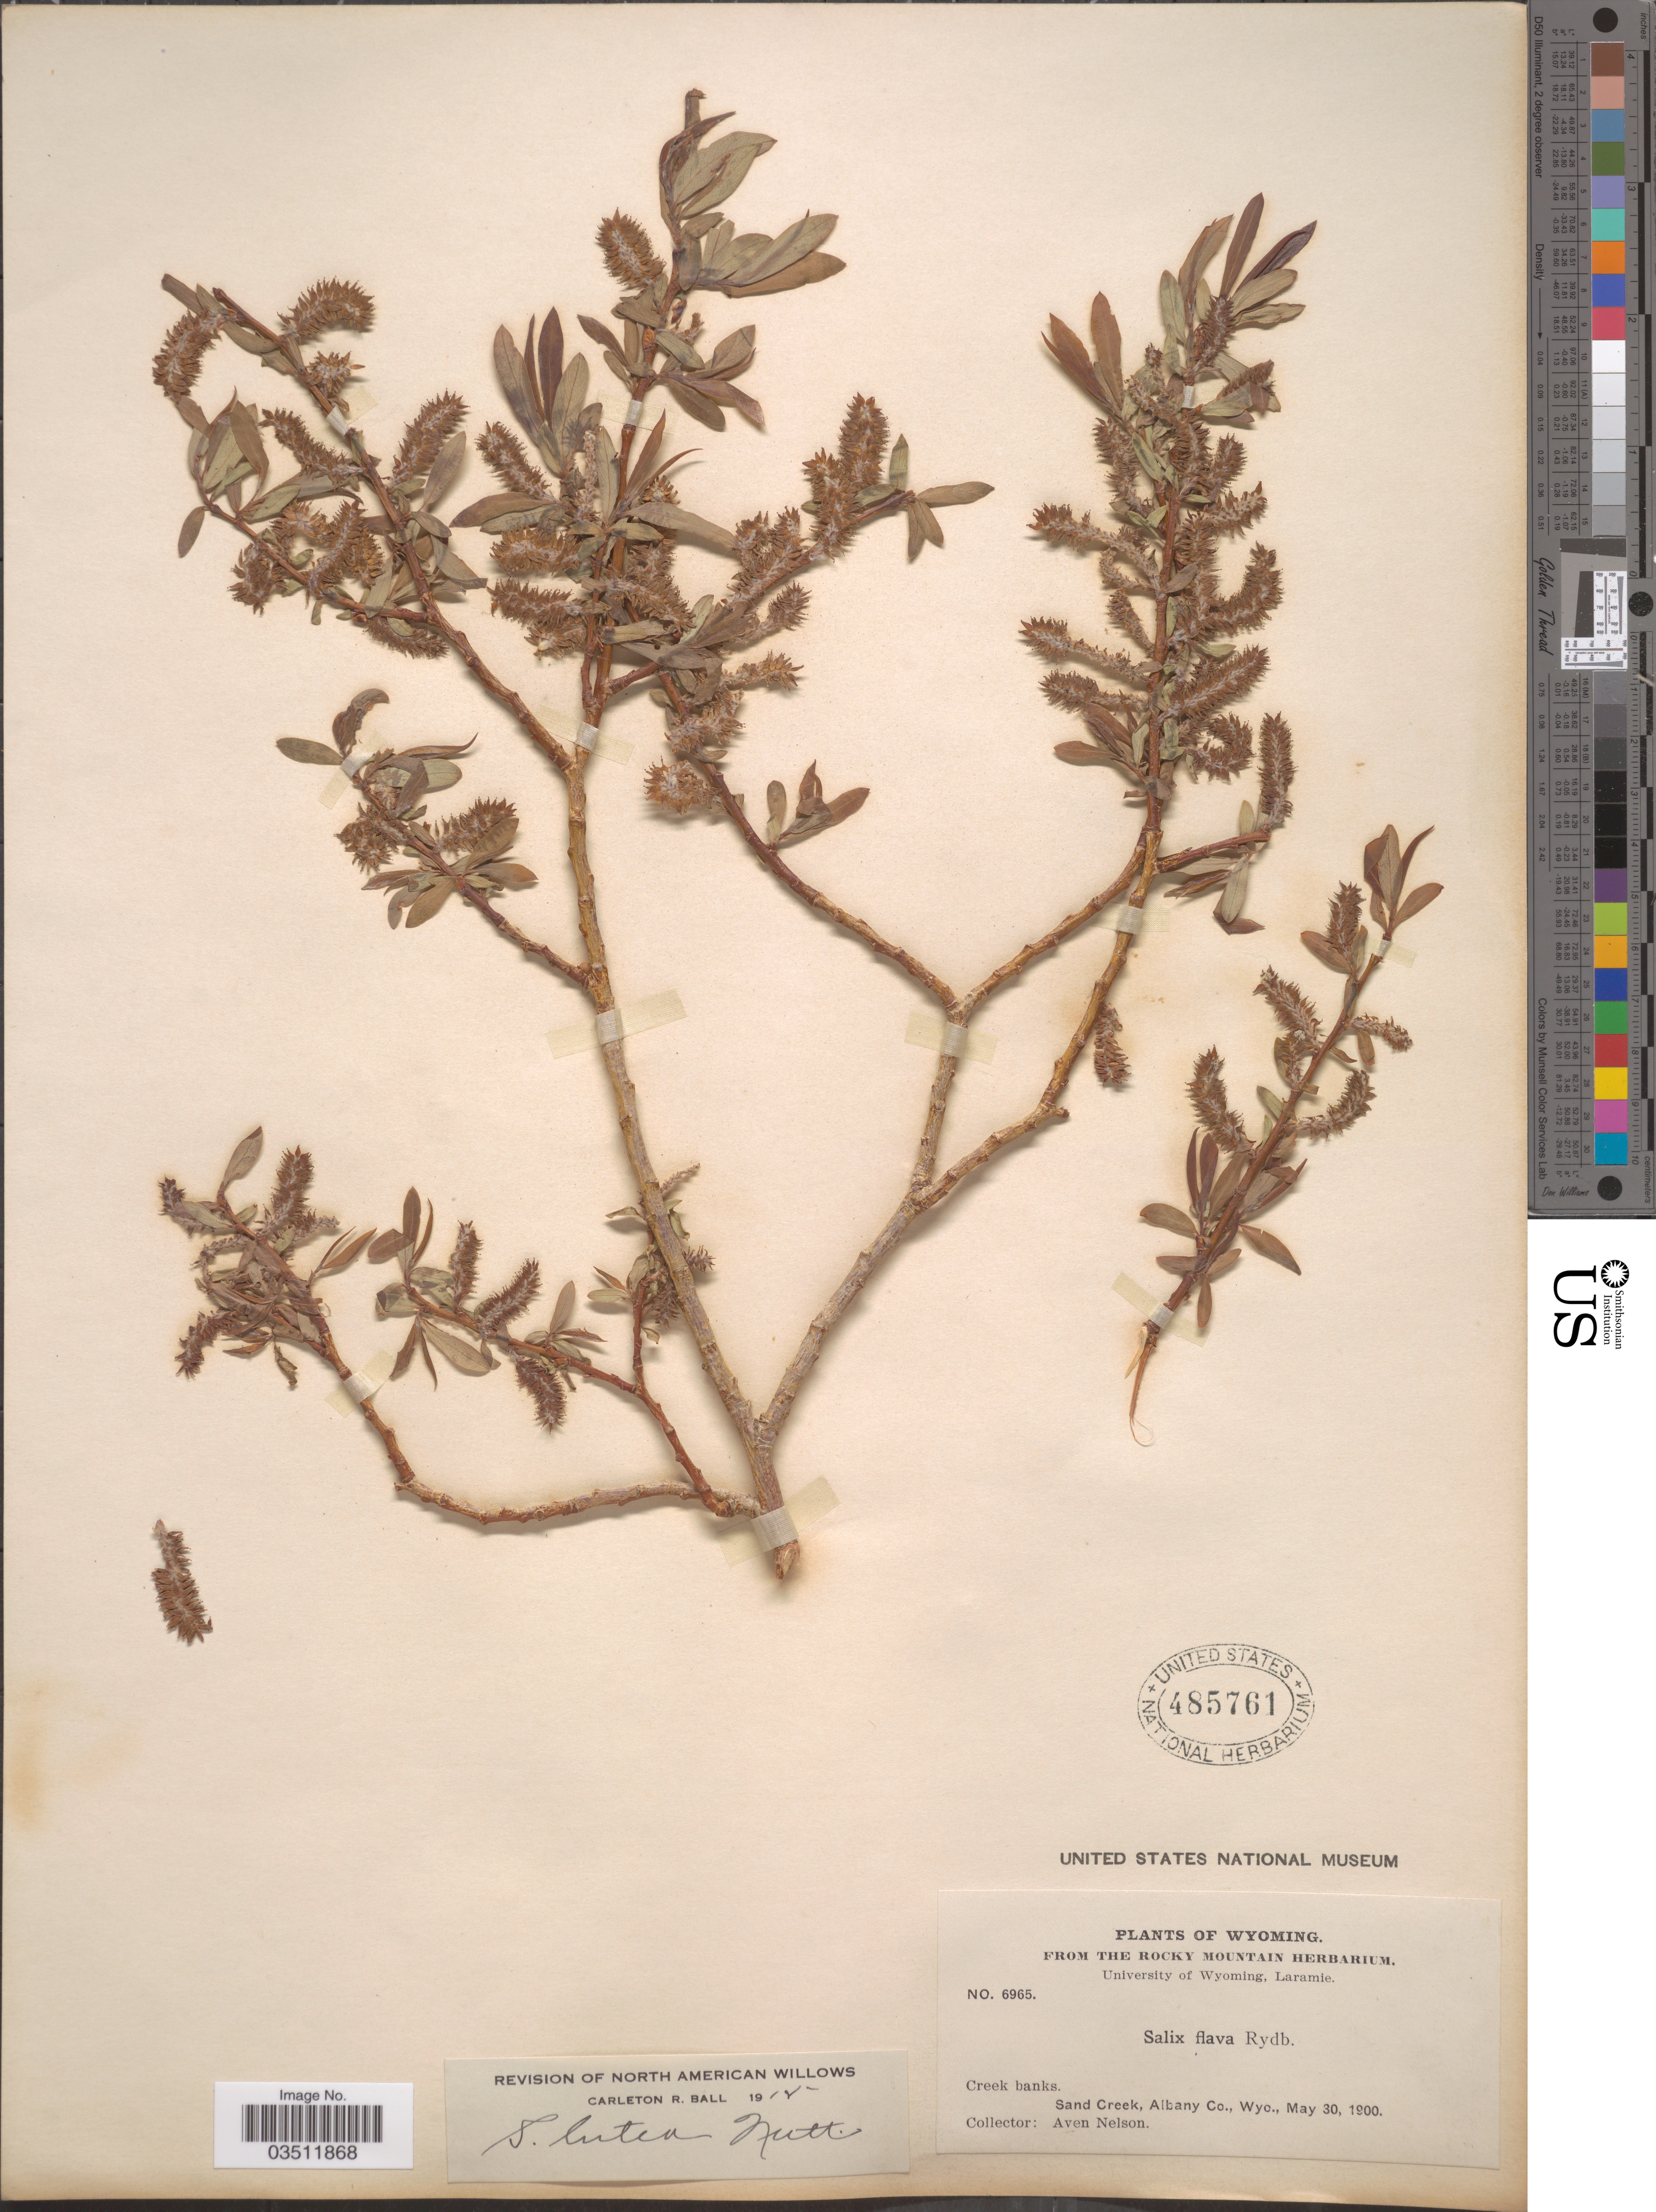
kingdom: Plantae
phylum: Tracheophyta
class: Magnoliopsida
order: Malpighiales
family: Salicaceae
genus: Salix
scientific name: Salix lutea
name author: Nutt.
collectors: A. Nelson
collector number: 6965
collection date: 1900-05-30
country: United States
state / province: Wyoming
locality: Creek banks. Sand Creek, Albany Co.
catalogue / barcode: US 485761